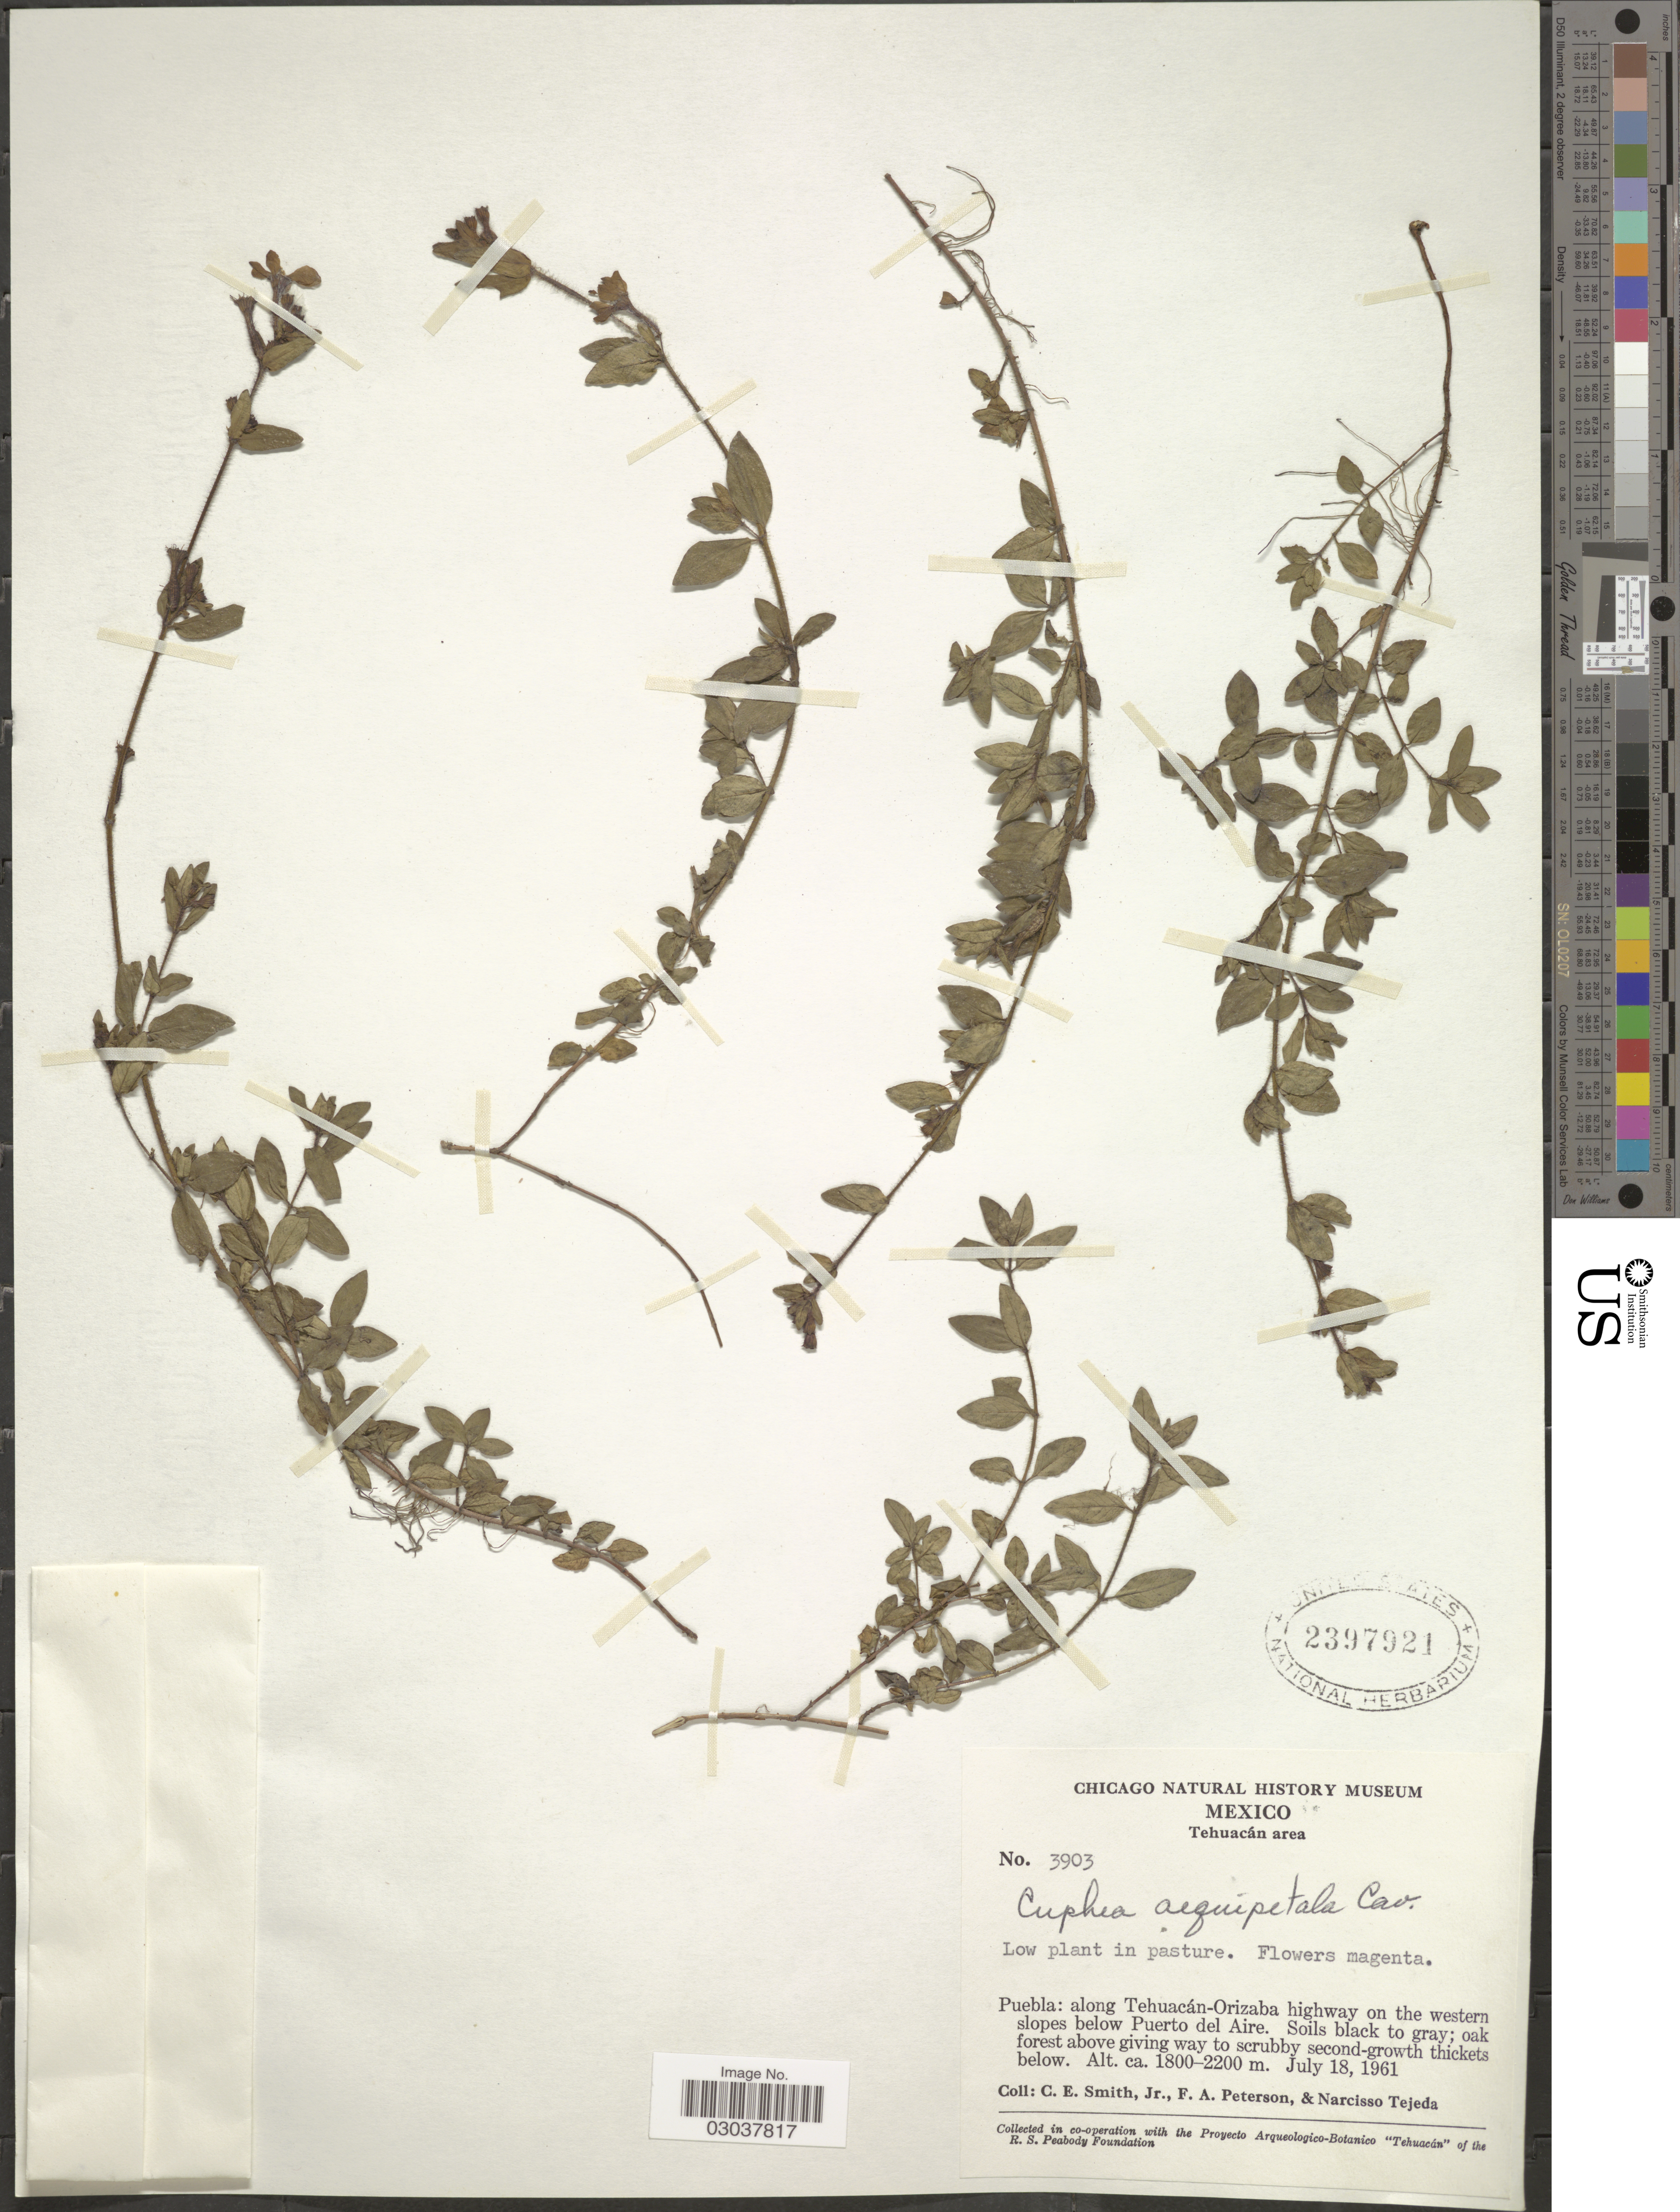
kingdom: Plantae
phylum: Tracheophyta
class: Magnoliopsida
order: Myrtales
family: Lythraceae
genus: Cuphea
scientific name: Cuphea aequipetala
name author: Cav.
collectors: C. E. Smith Jr., F. A. Peterson & N. Tejeda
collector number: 3903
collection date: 1961-07-18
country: Mexico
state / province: Puebla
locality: Tehuacán area. Along Tehuacán-Orizaba highway on the western slopes below Puero del Aire.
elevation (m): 1800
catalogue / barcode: US 2397921